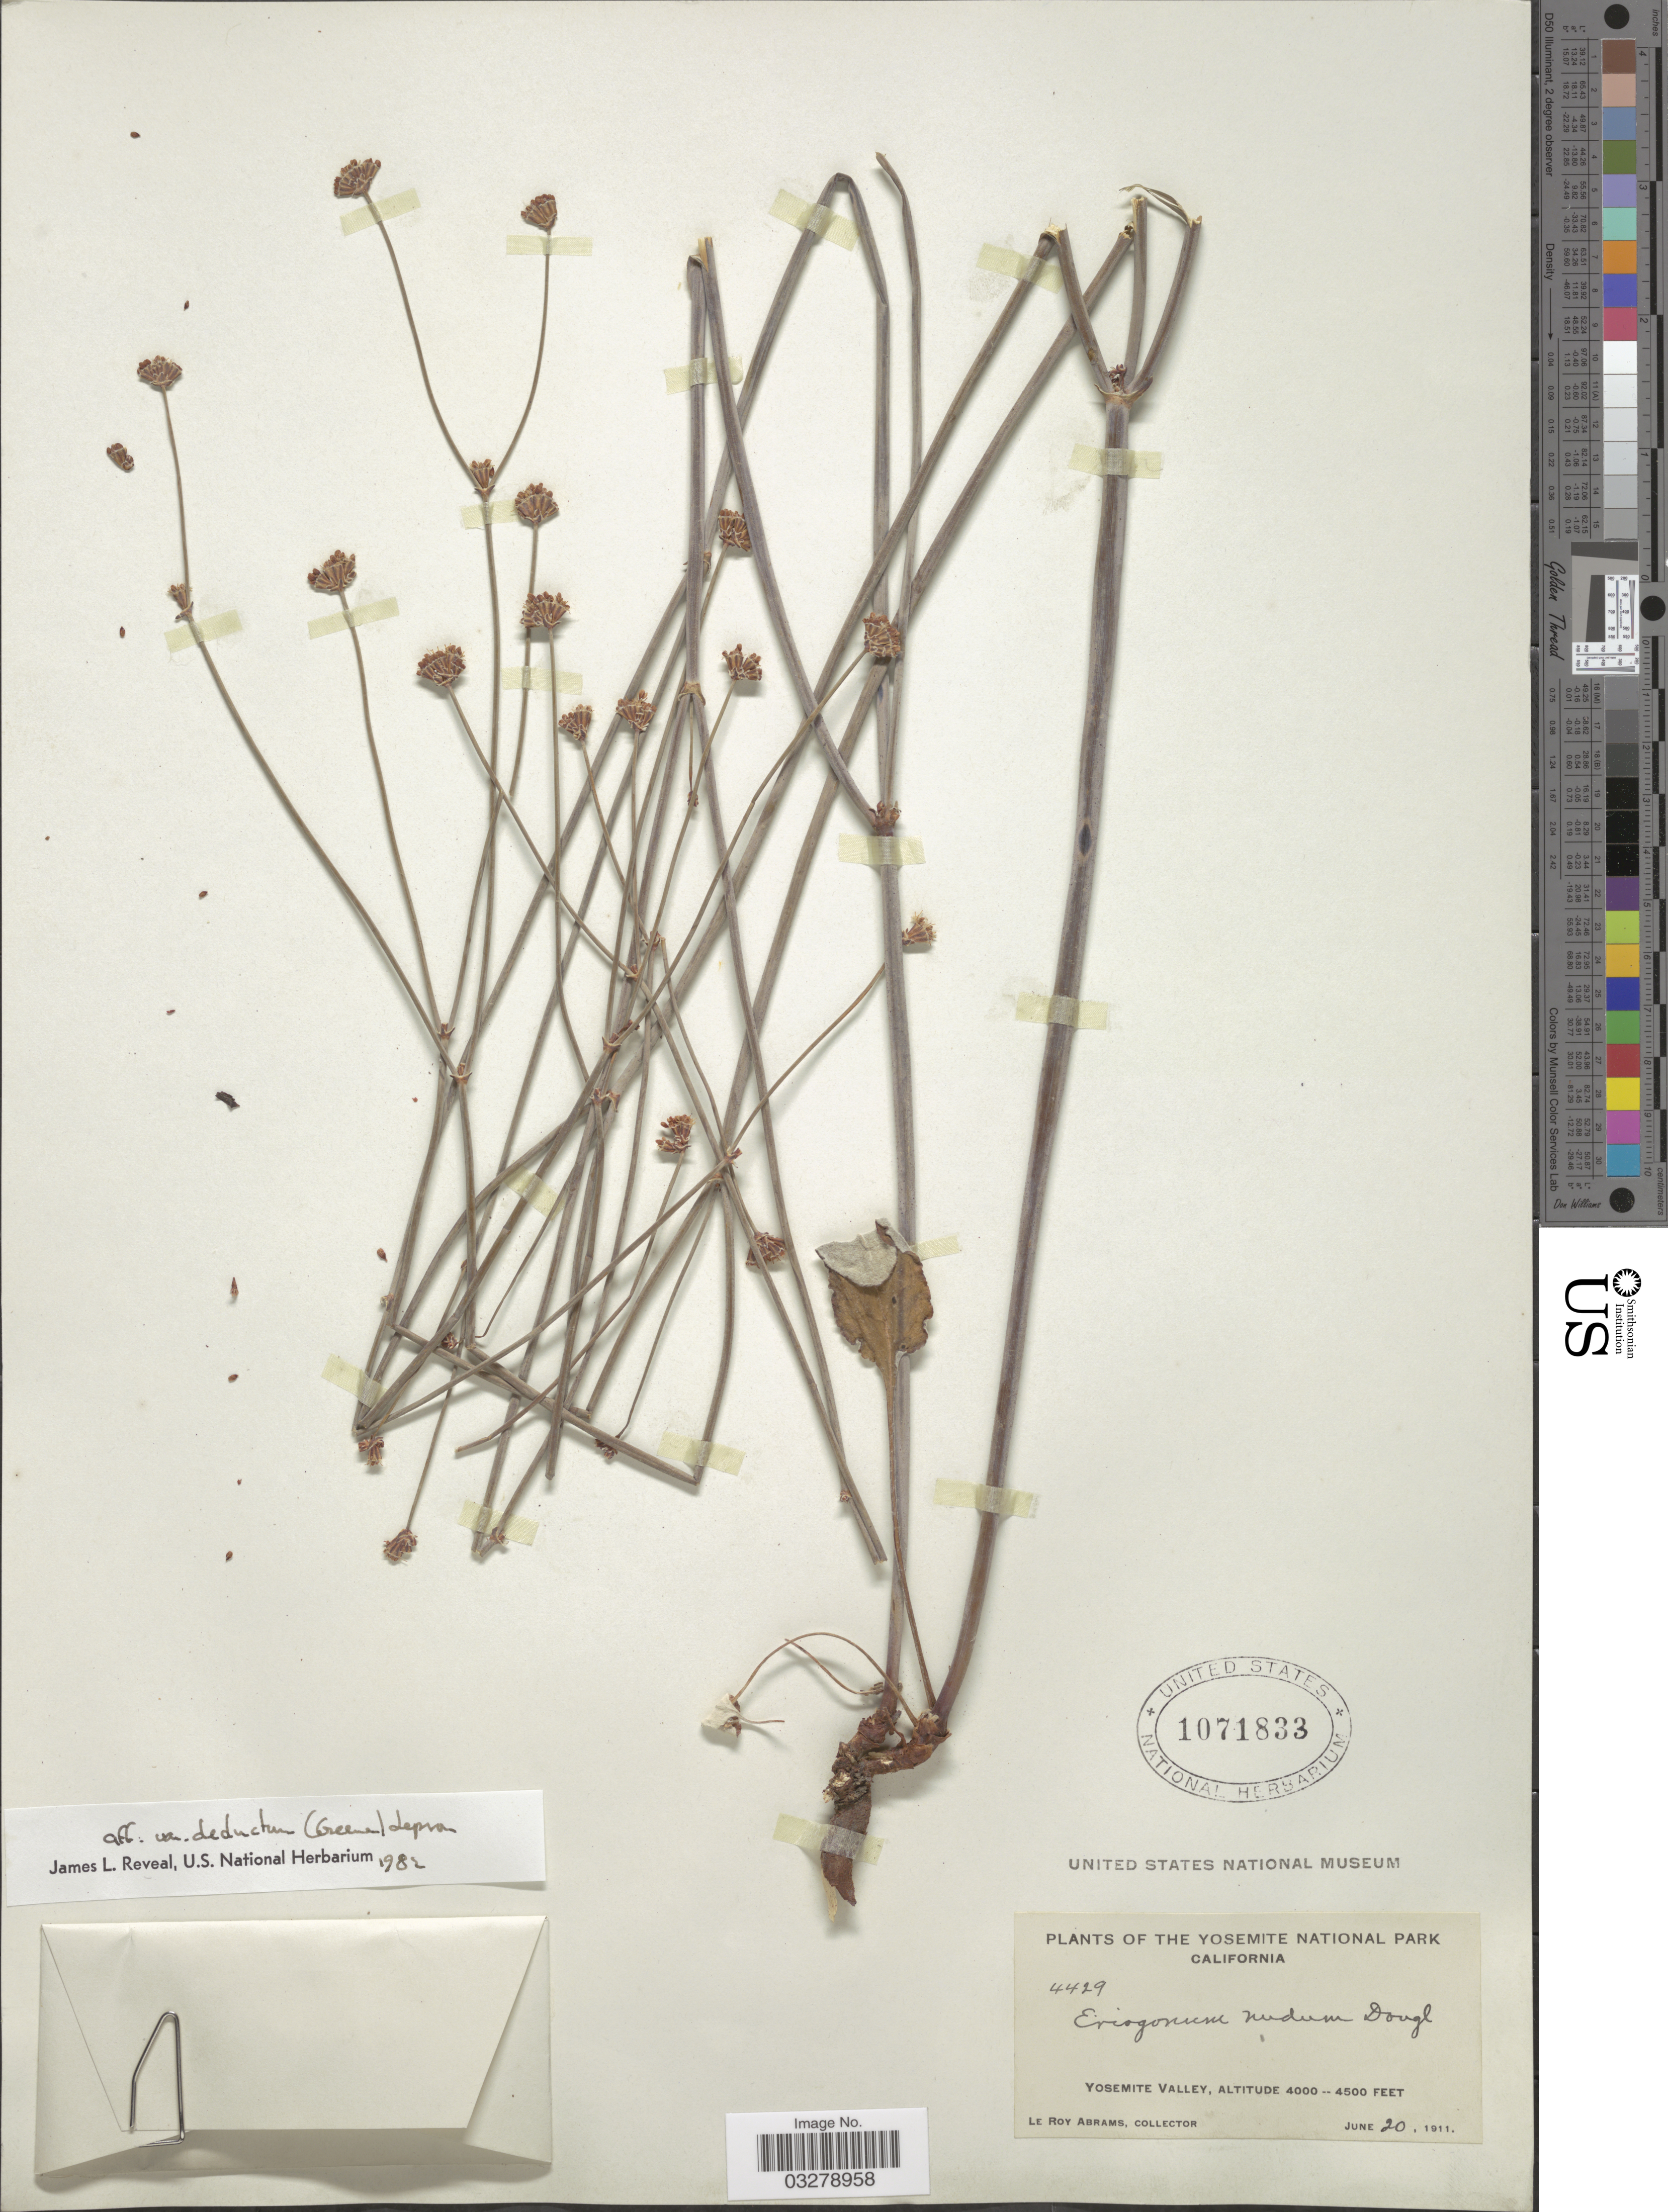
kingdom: Plantae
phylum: Tracheophyta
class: Magnoliopsida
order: Caryophyllales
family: Polygonaceae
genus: Eriogonum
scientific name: Eriogonum nudum var. deductum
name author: (Greene) Jeps.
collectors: L. Abrams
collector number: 4429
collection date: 1911-06-20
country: United States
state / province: California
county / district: Mariposa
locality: The Yosemite National Park, Yosemite Valley.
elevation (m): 1219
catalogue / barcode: US 1071833